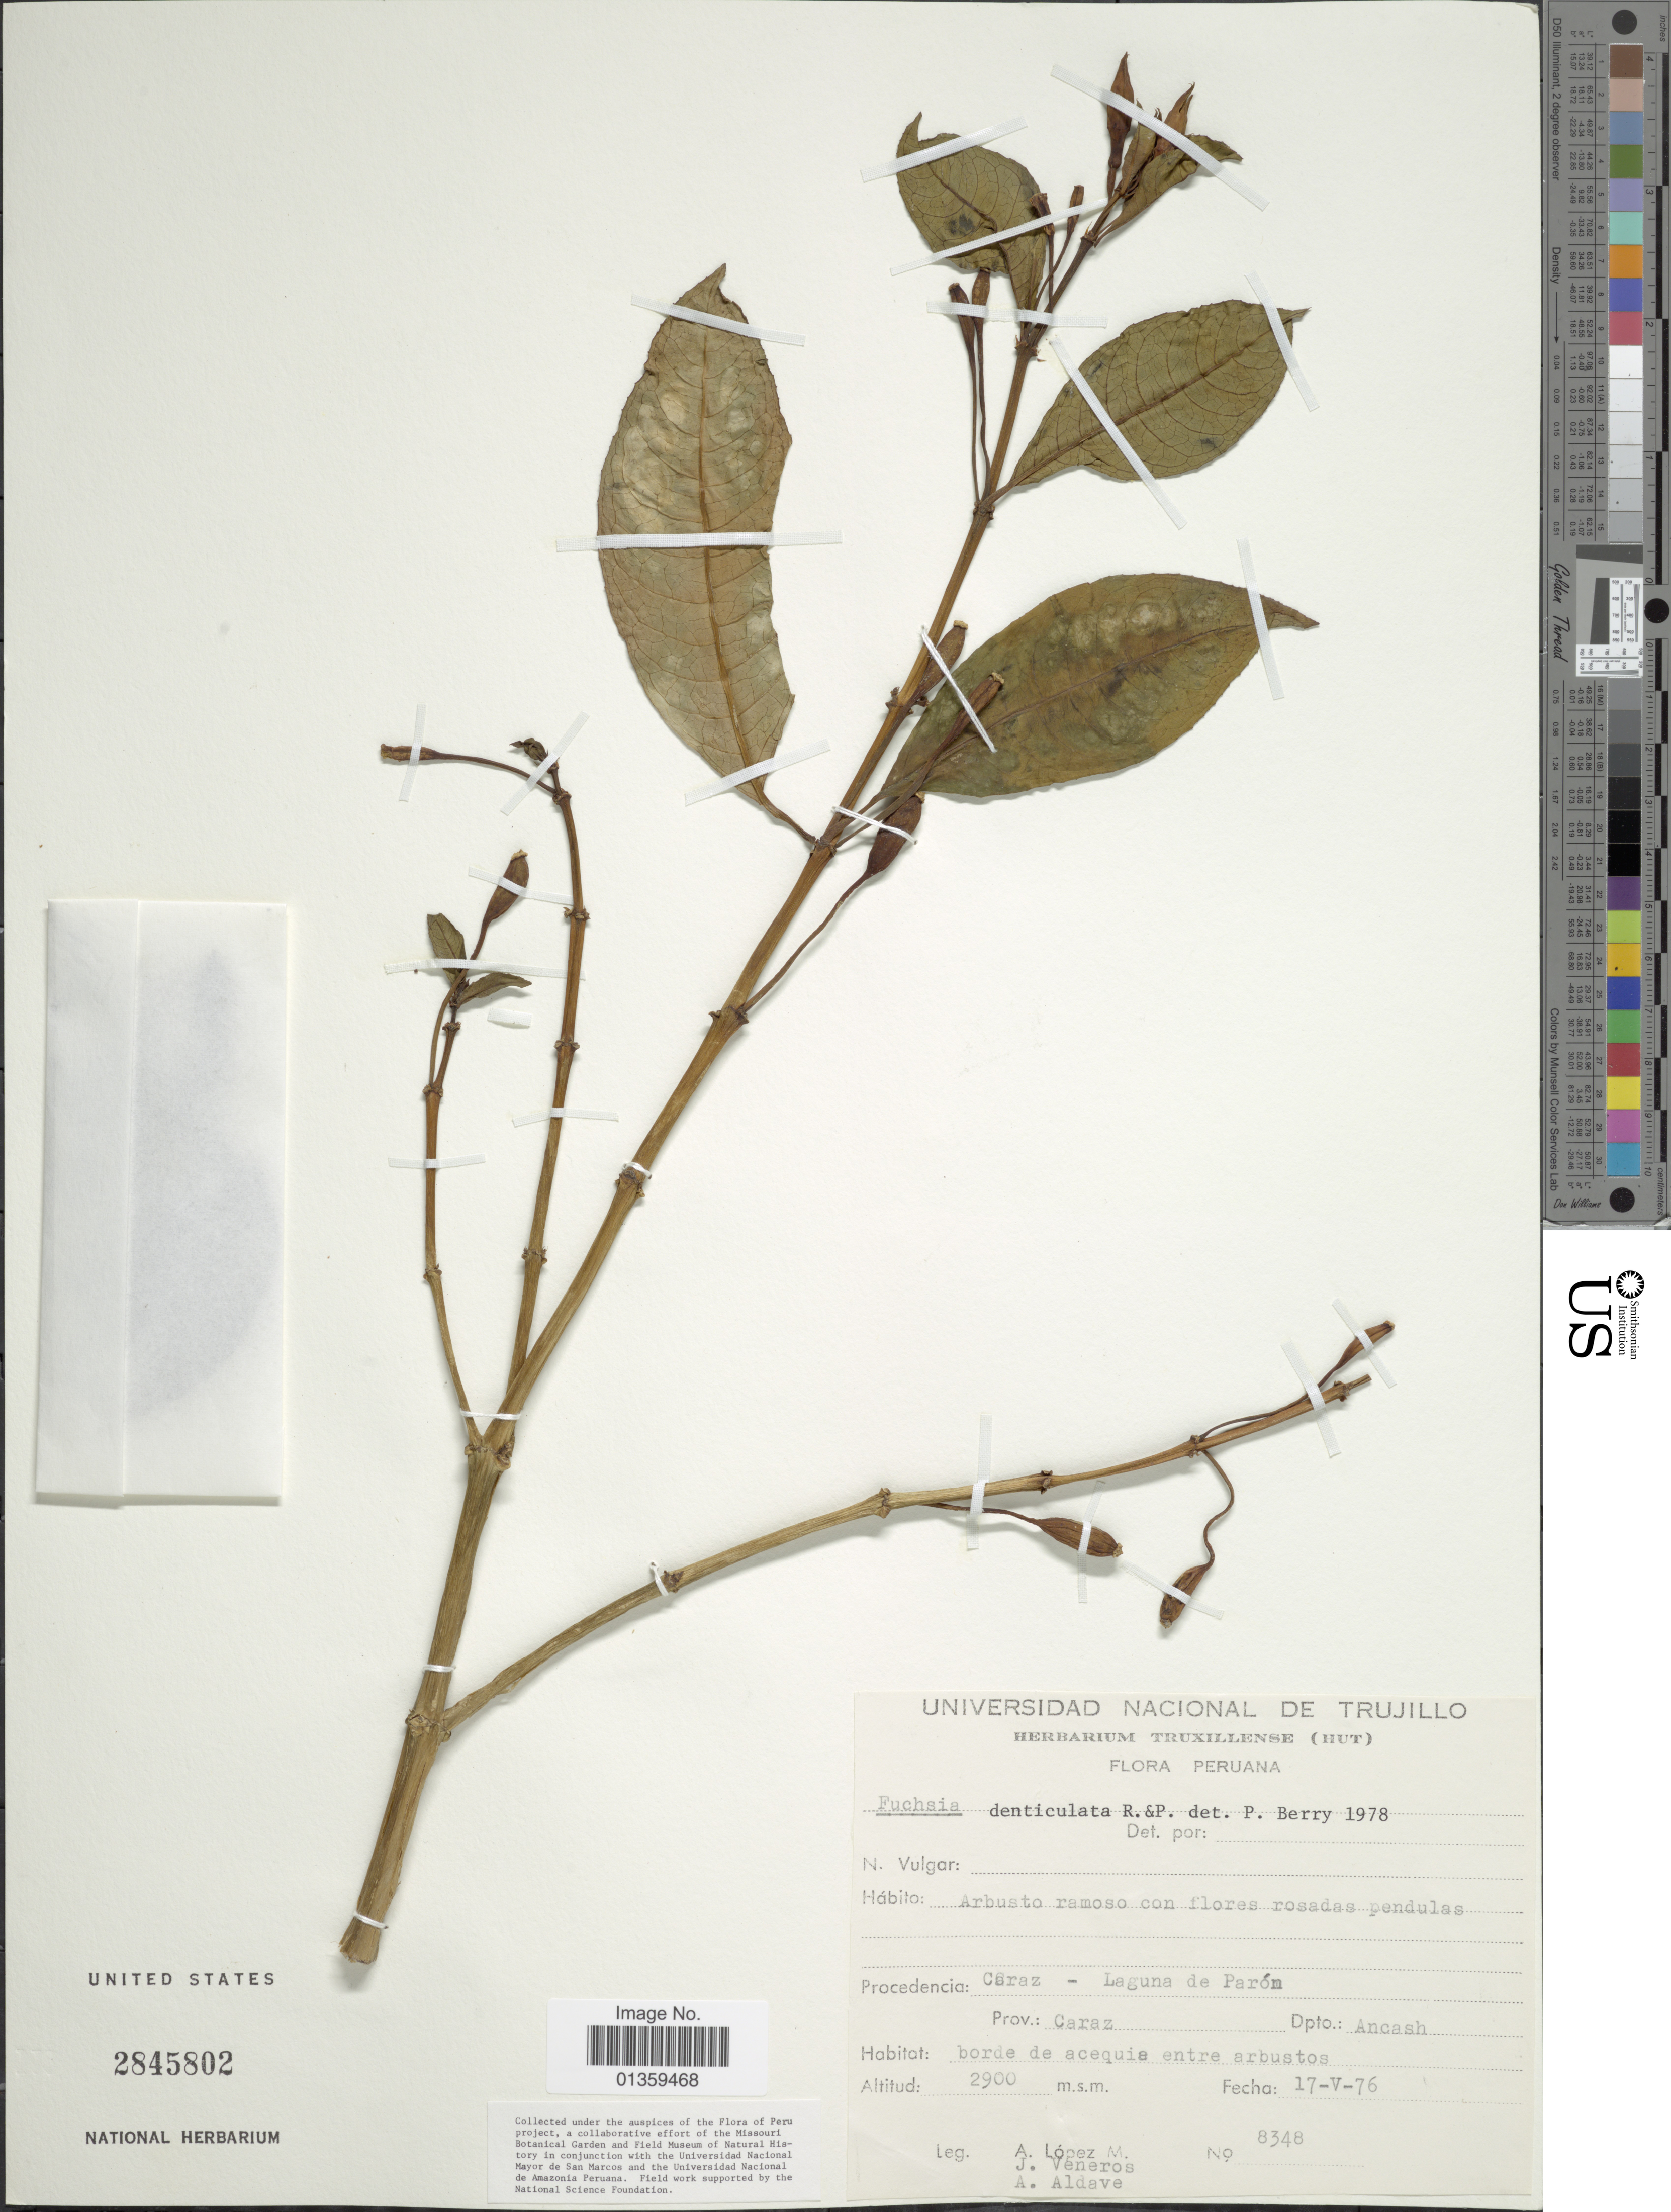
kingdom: Plantae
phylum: Tracheophyta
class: Magnoliopsida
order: Myrtales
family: Onagraceae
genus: Fuchsia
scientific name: Fuchsia denticulata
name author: Ruiz & Pav.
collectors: A. López M., J. Veneros & A. Aldave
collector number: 8348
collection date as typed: Transcribed d/m/y: 17/5/76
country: Peru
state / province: Ancash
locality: Caraz - Laguna de Paróm, Prov.: Caraz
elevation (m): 2900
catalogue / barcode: US 2845802